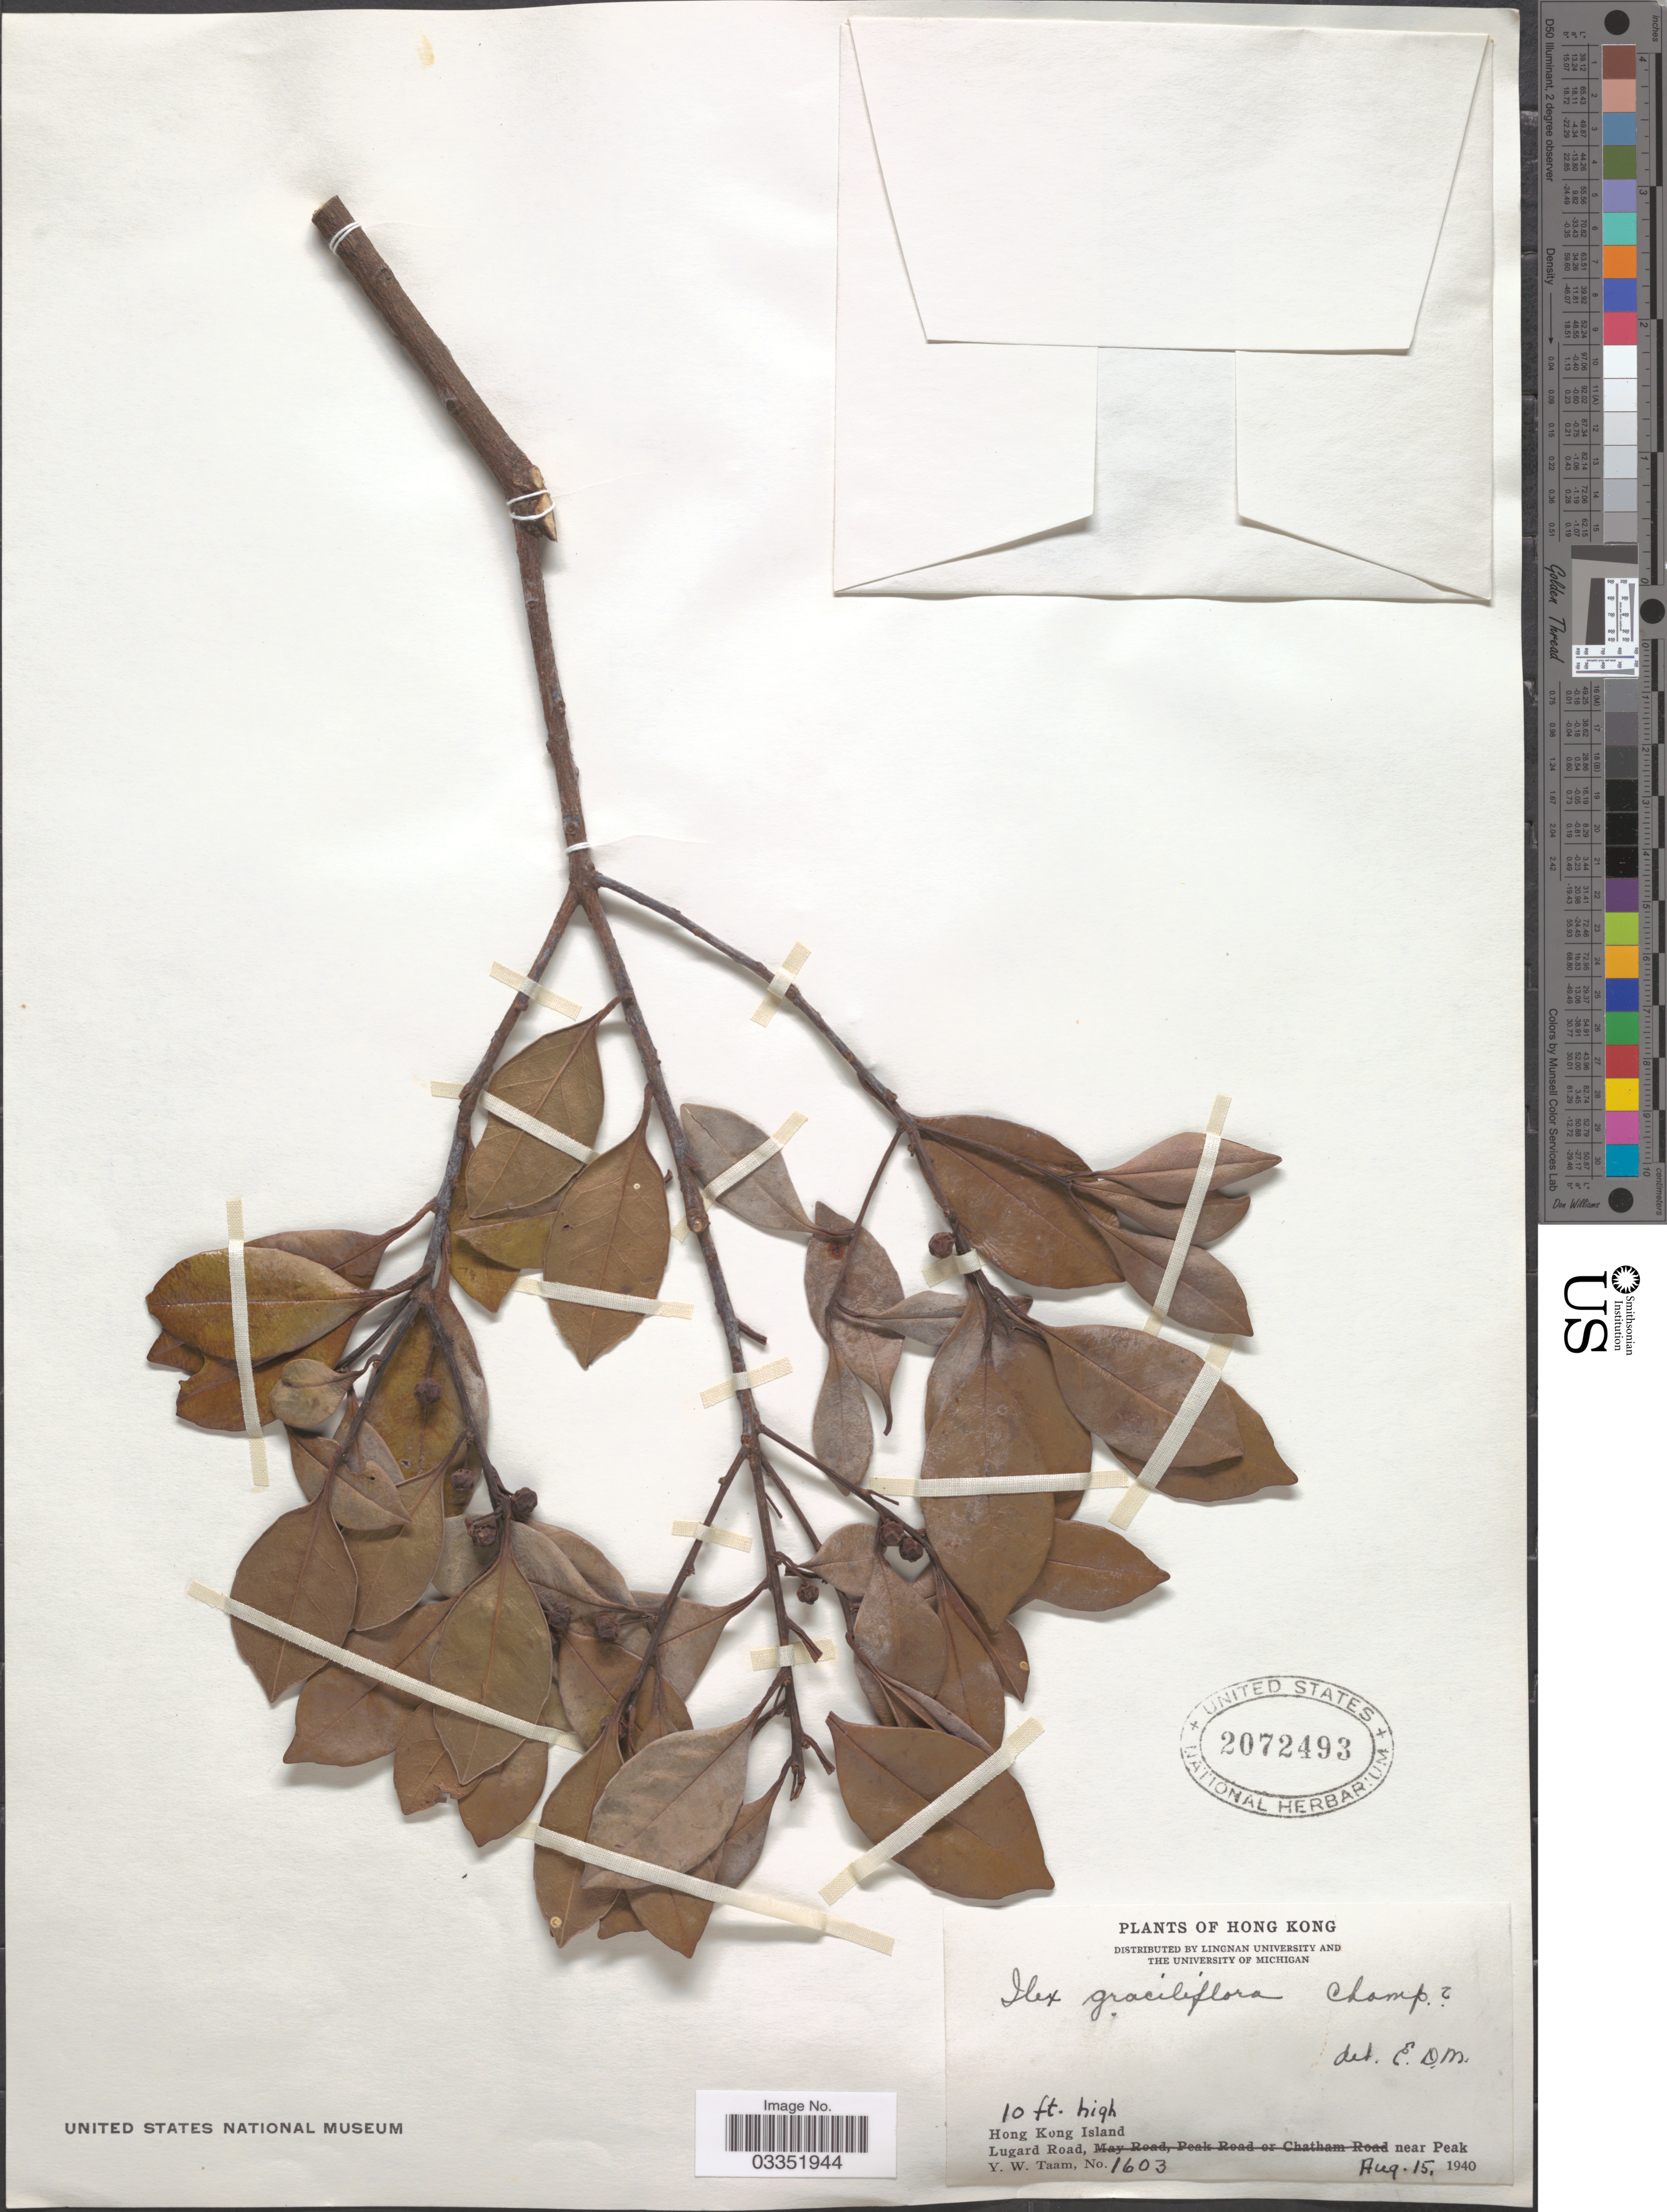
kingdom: Plantae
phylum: Tracheophyta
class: Magnoliopsida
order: Aquifoliales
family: Aquifoliaceae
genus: Ilex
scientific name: Ilex graciliflora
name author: Champ. & Benth.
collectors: Y. W. Taam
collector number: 1603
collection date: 1940-08-15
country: China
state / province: Hong Kong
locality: Hong Kong Island. Lugard Road, near Peak.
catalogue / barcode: US 2072493